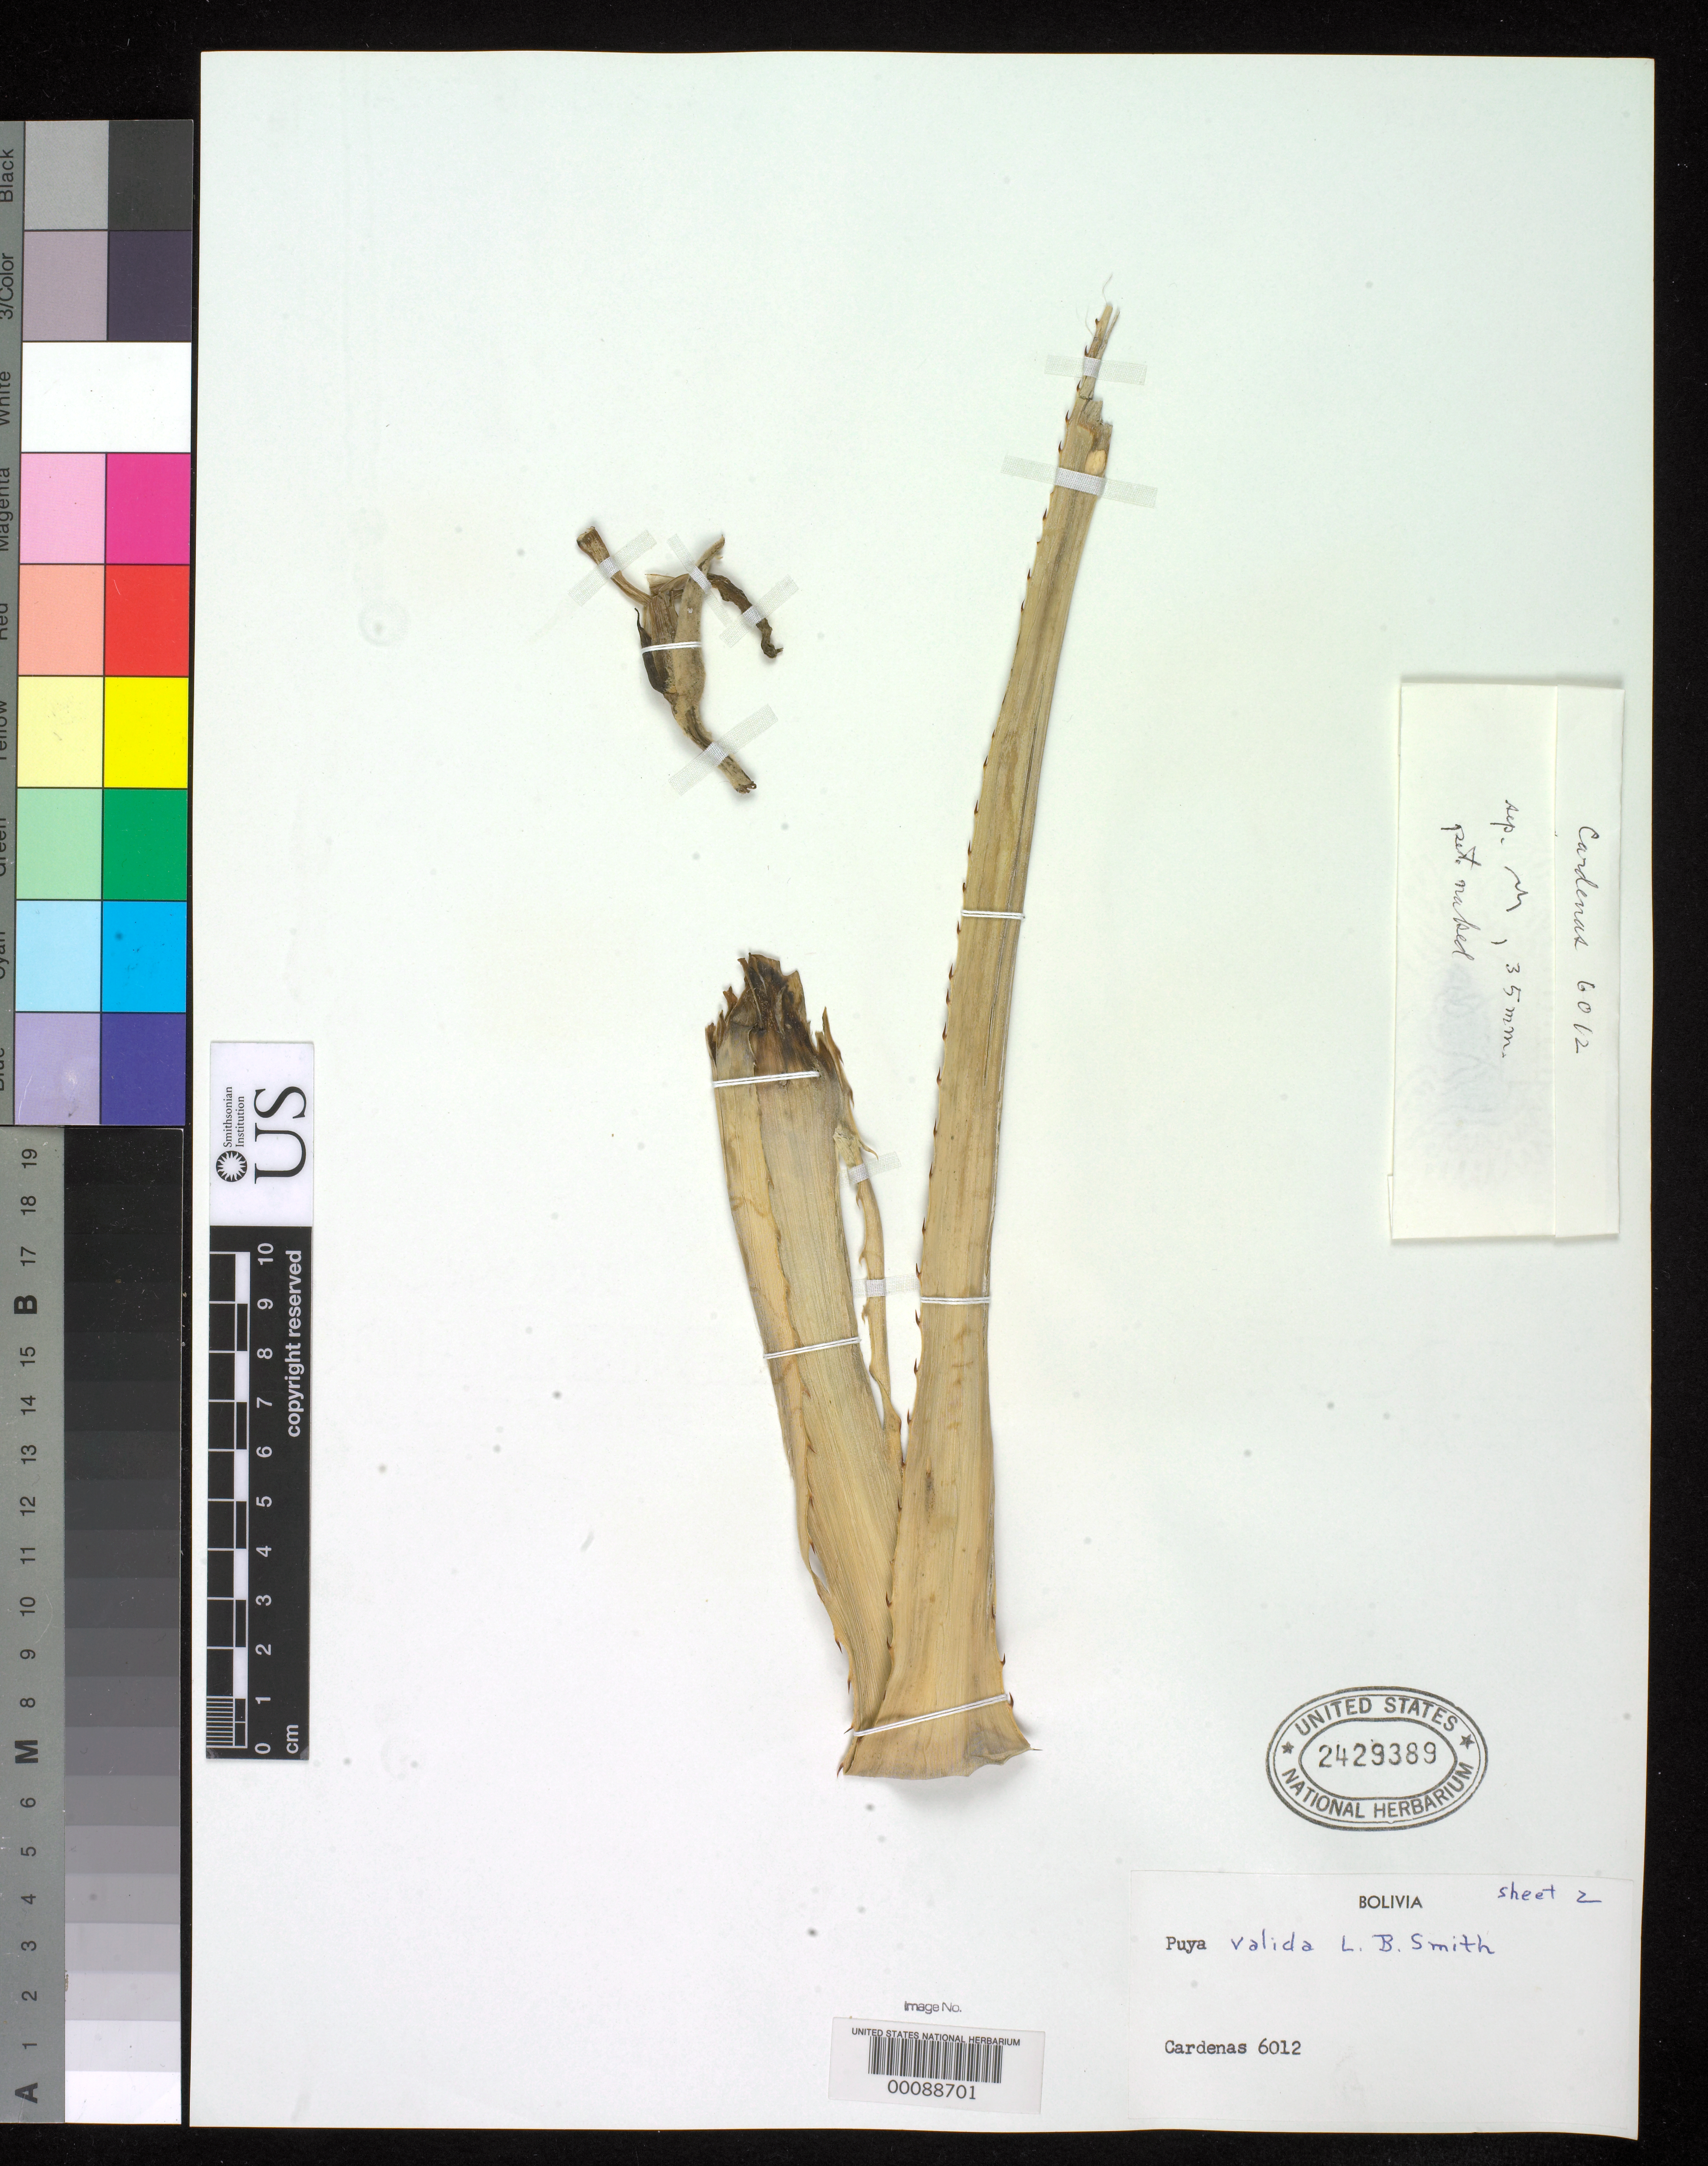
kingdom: Plantae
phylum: Tracheophyta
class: Liliopsida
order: Poales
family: Bromeliaceae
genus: Puya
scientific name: Puya valida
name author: L.B. Sm.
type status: Holotype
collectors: M. Cárdenas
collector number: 6012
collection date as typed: Apr 1962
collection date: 1962-04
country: Bolivia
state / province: Sucre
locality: Rio Chico. (as Chuquisaca Dept.)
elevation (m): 2500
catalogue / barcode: US 2429389